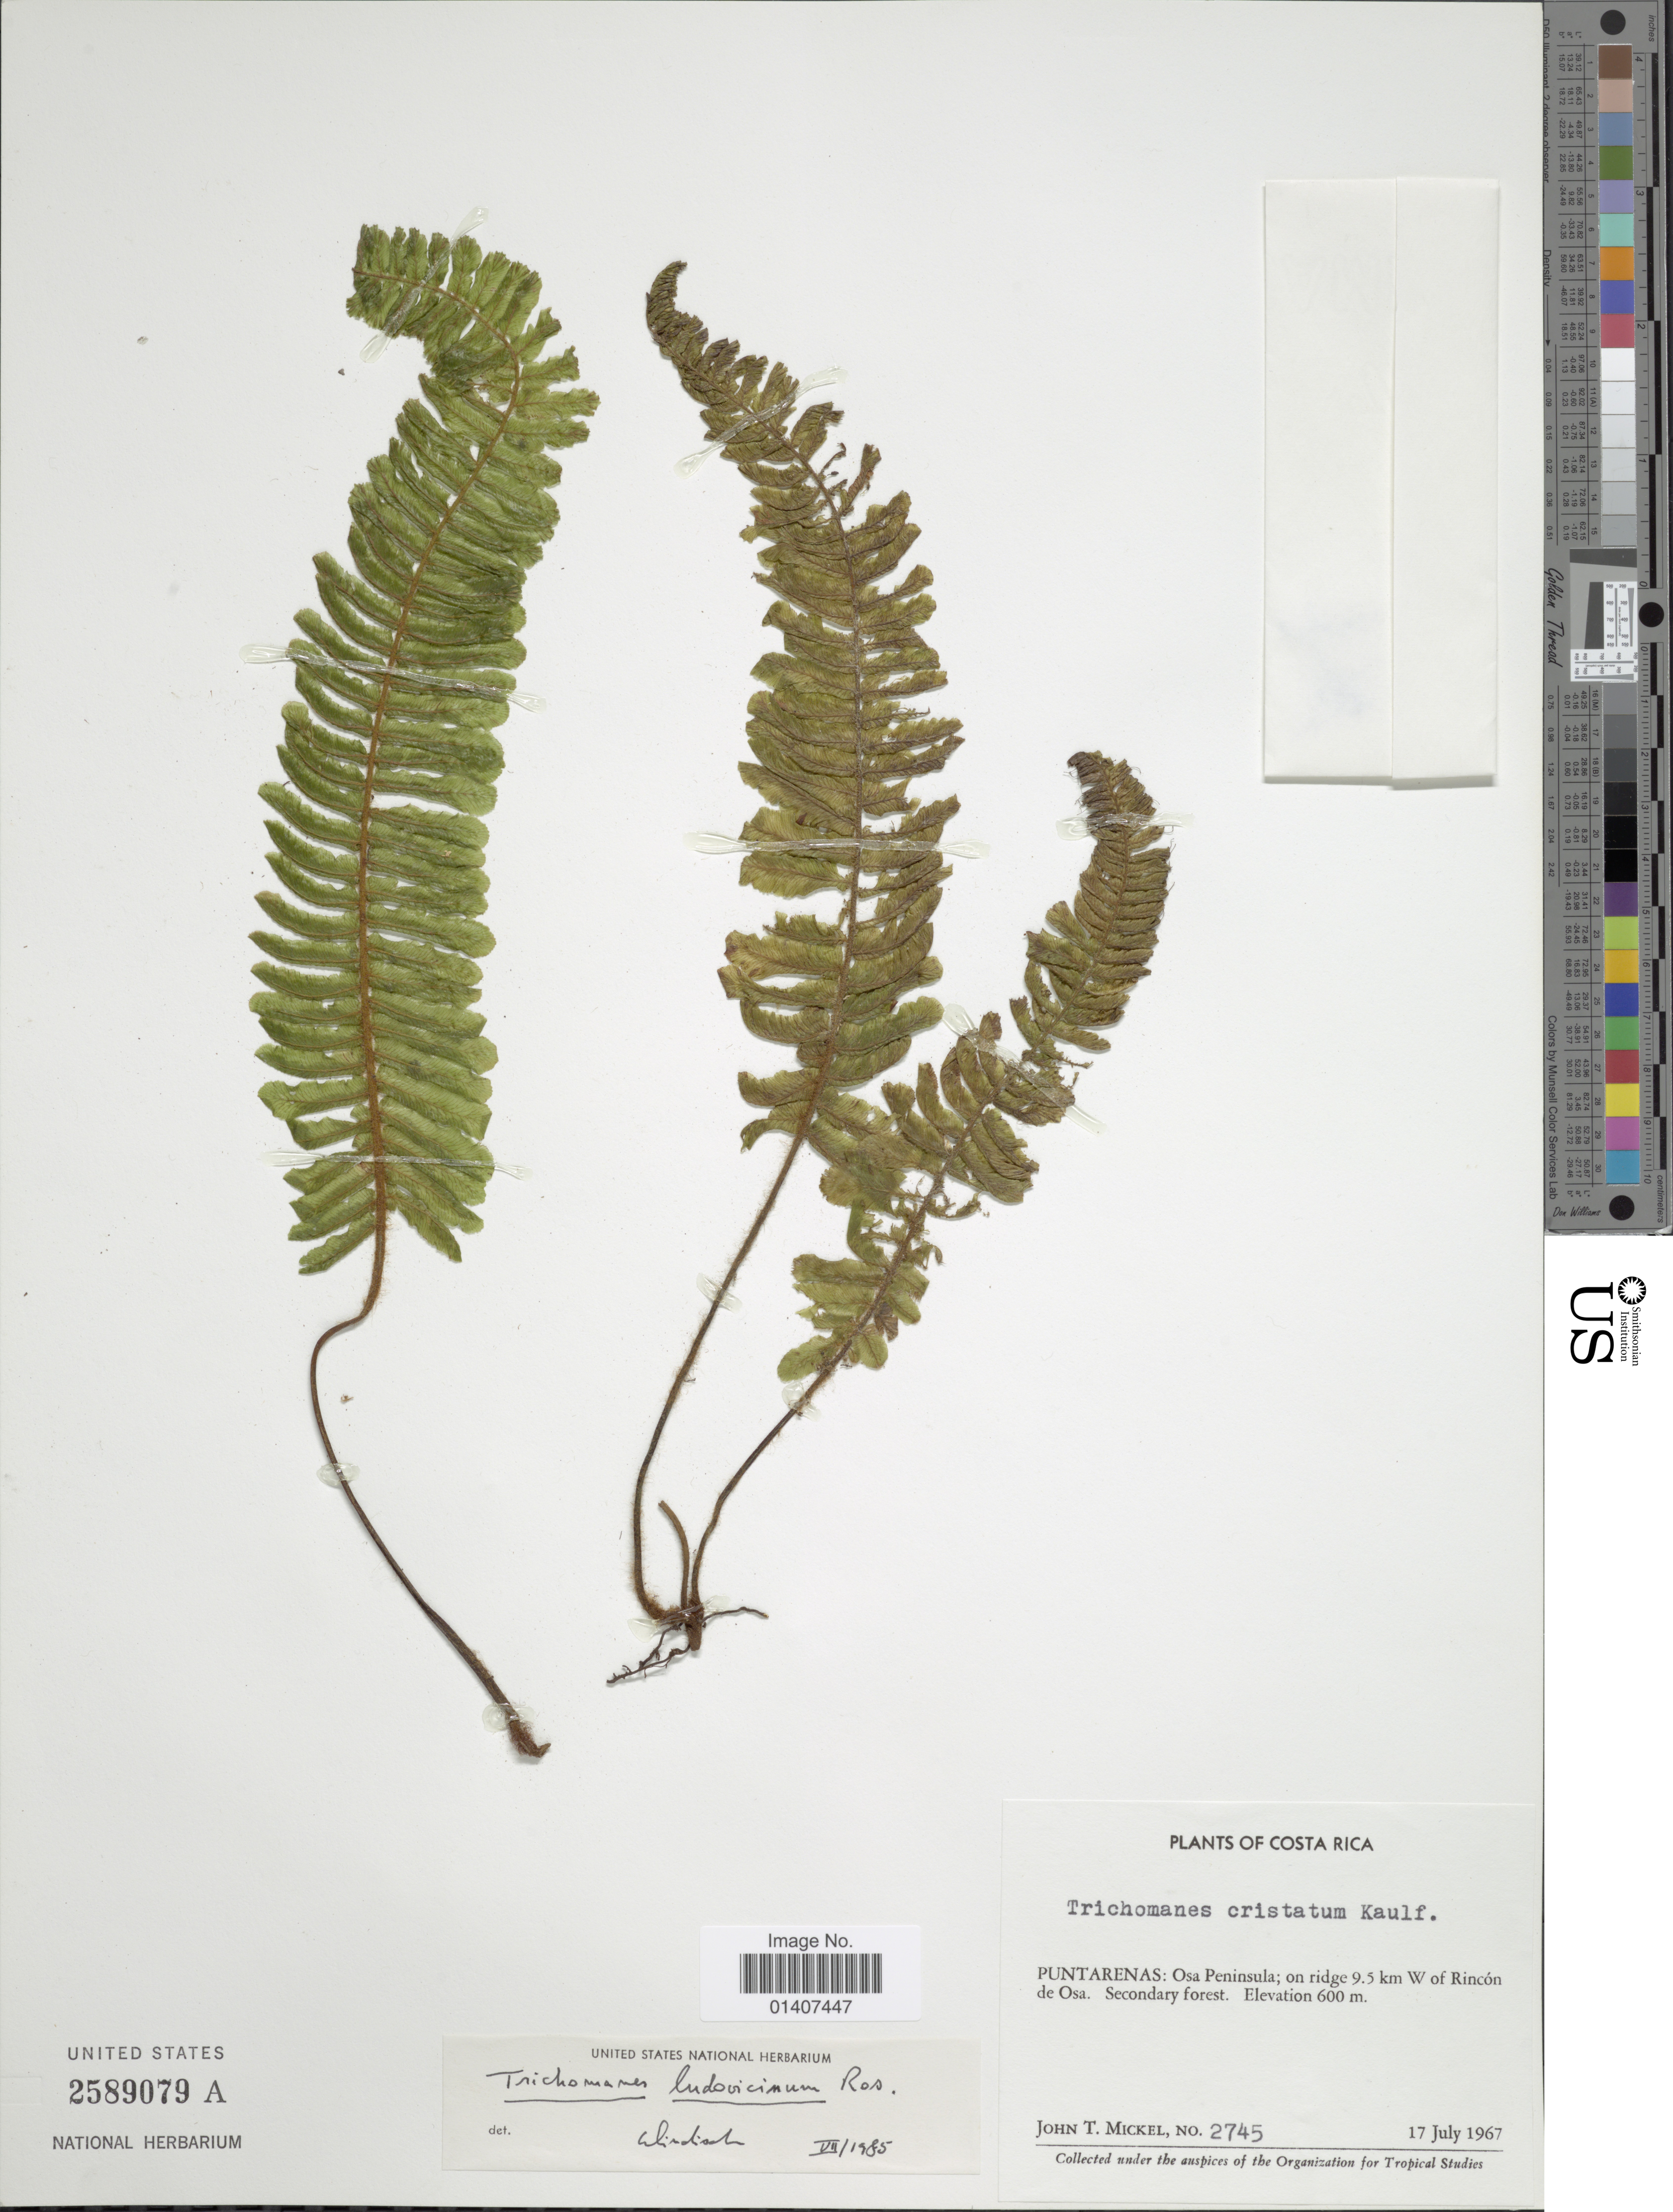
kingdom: Plantae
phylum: Tracheophyta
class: Polypodiopsida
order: Hymenophyllales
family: Hymenophyllaceae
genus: Trichomanes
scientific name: Trichomanes ludovicinum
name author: Rosenst.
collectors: J. T. Mickel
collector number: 2745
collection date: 1967-07-17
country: Costa Rica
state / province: Puntarenas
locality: Puntarenas: Osa Peninsula; on ridge 9.5 km W of Rincón de Osa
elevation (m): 600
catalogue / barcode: US 2589079A